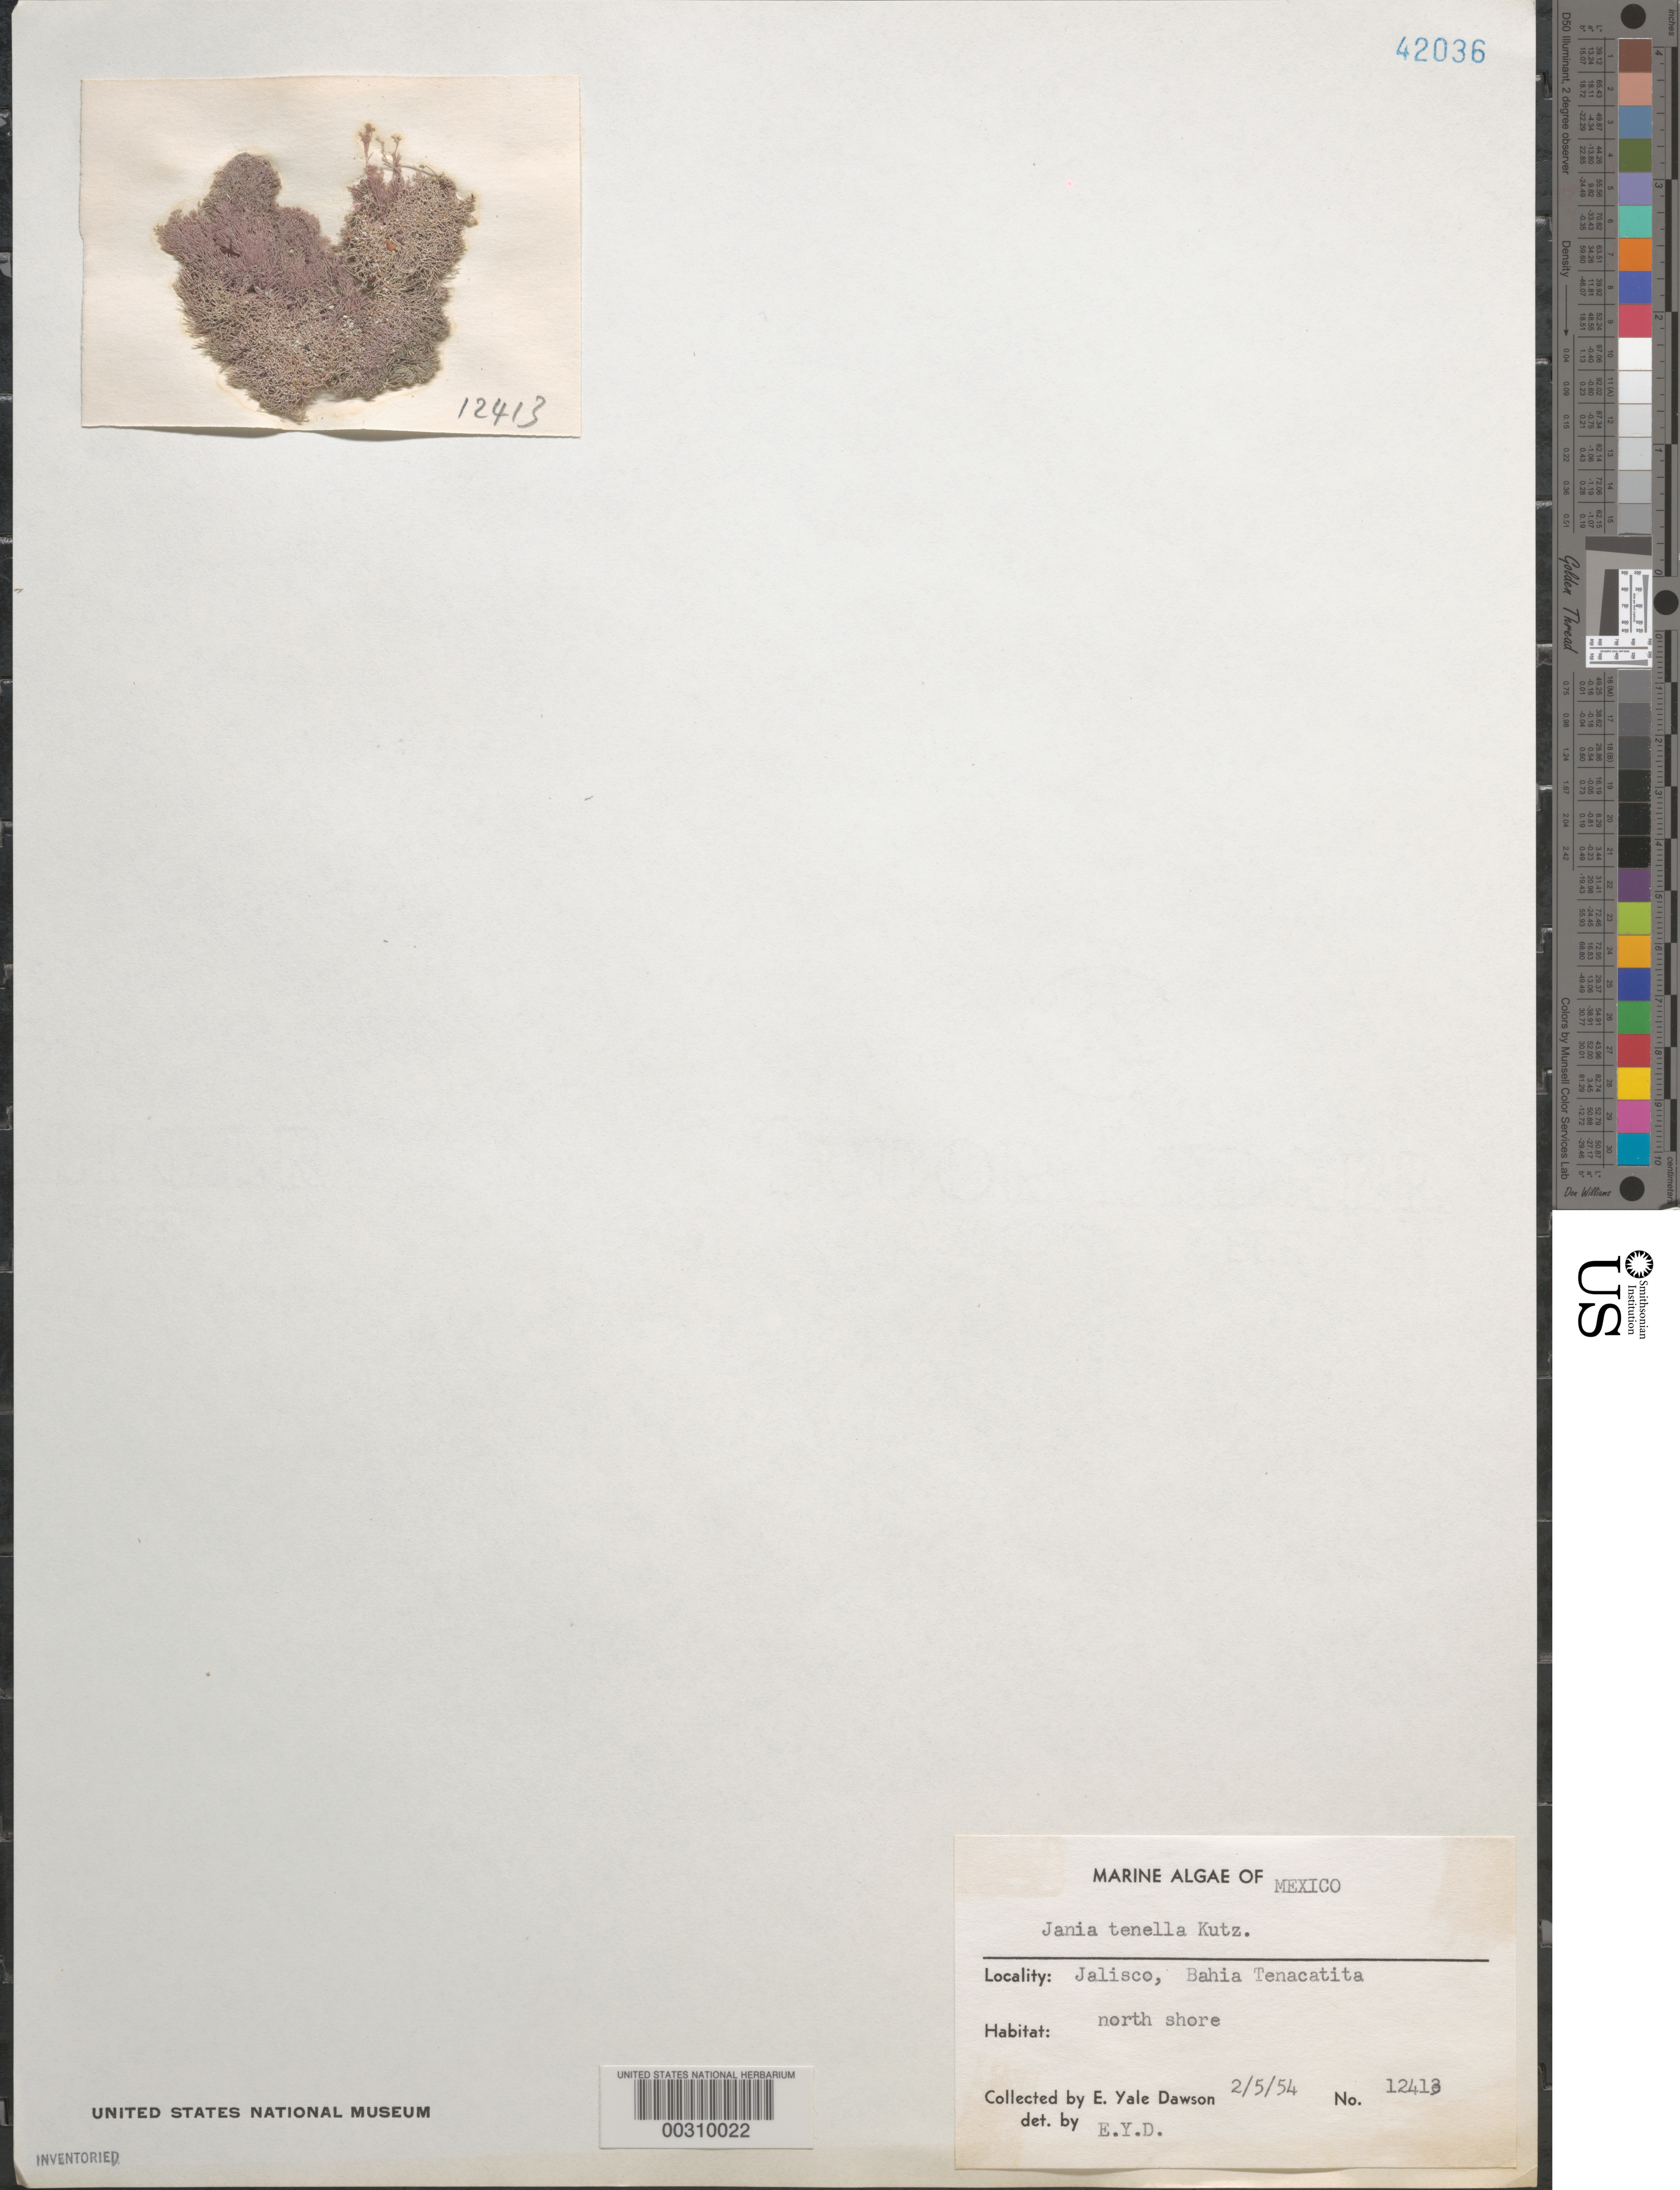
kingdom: Plantae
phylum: Rhodophyta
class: Florideophyceae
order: Corallinales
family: Corallinaceae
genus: Jania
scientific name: Jania tenella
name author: (Kütz.) Grunow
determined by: Dawson, E. Y.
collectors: E. Y. Dawson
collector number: EYD 12413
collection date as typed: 05 Feb 1954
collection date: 1954-02-05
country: Mexico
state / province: Jalisco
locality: Bahia Tenacatita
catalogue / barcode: US 42036